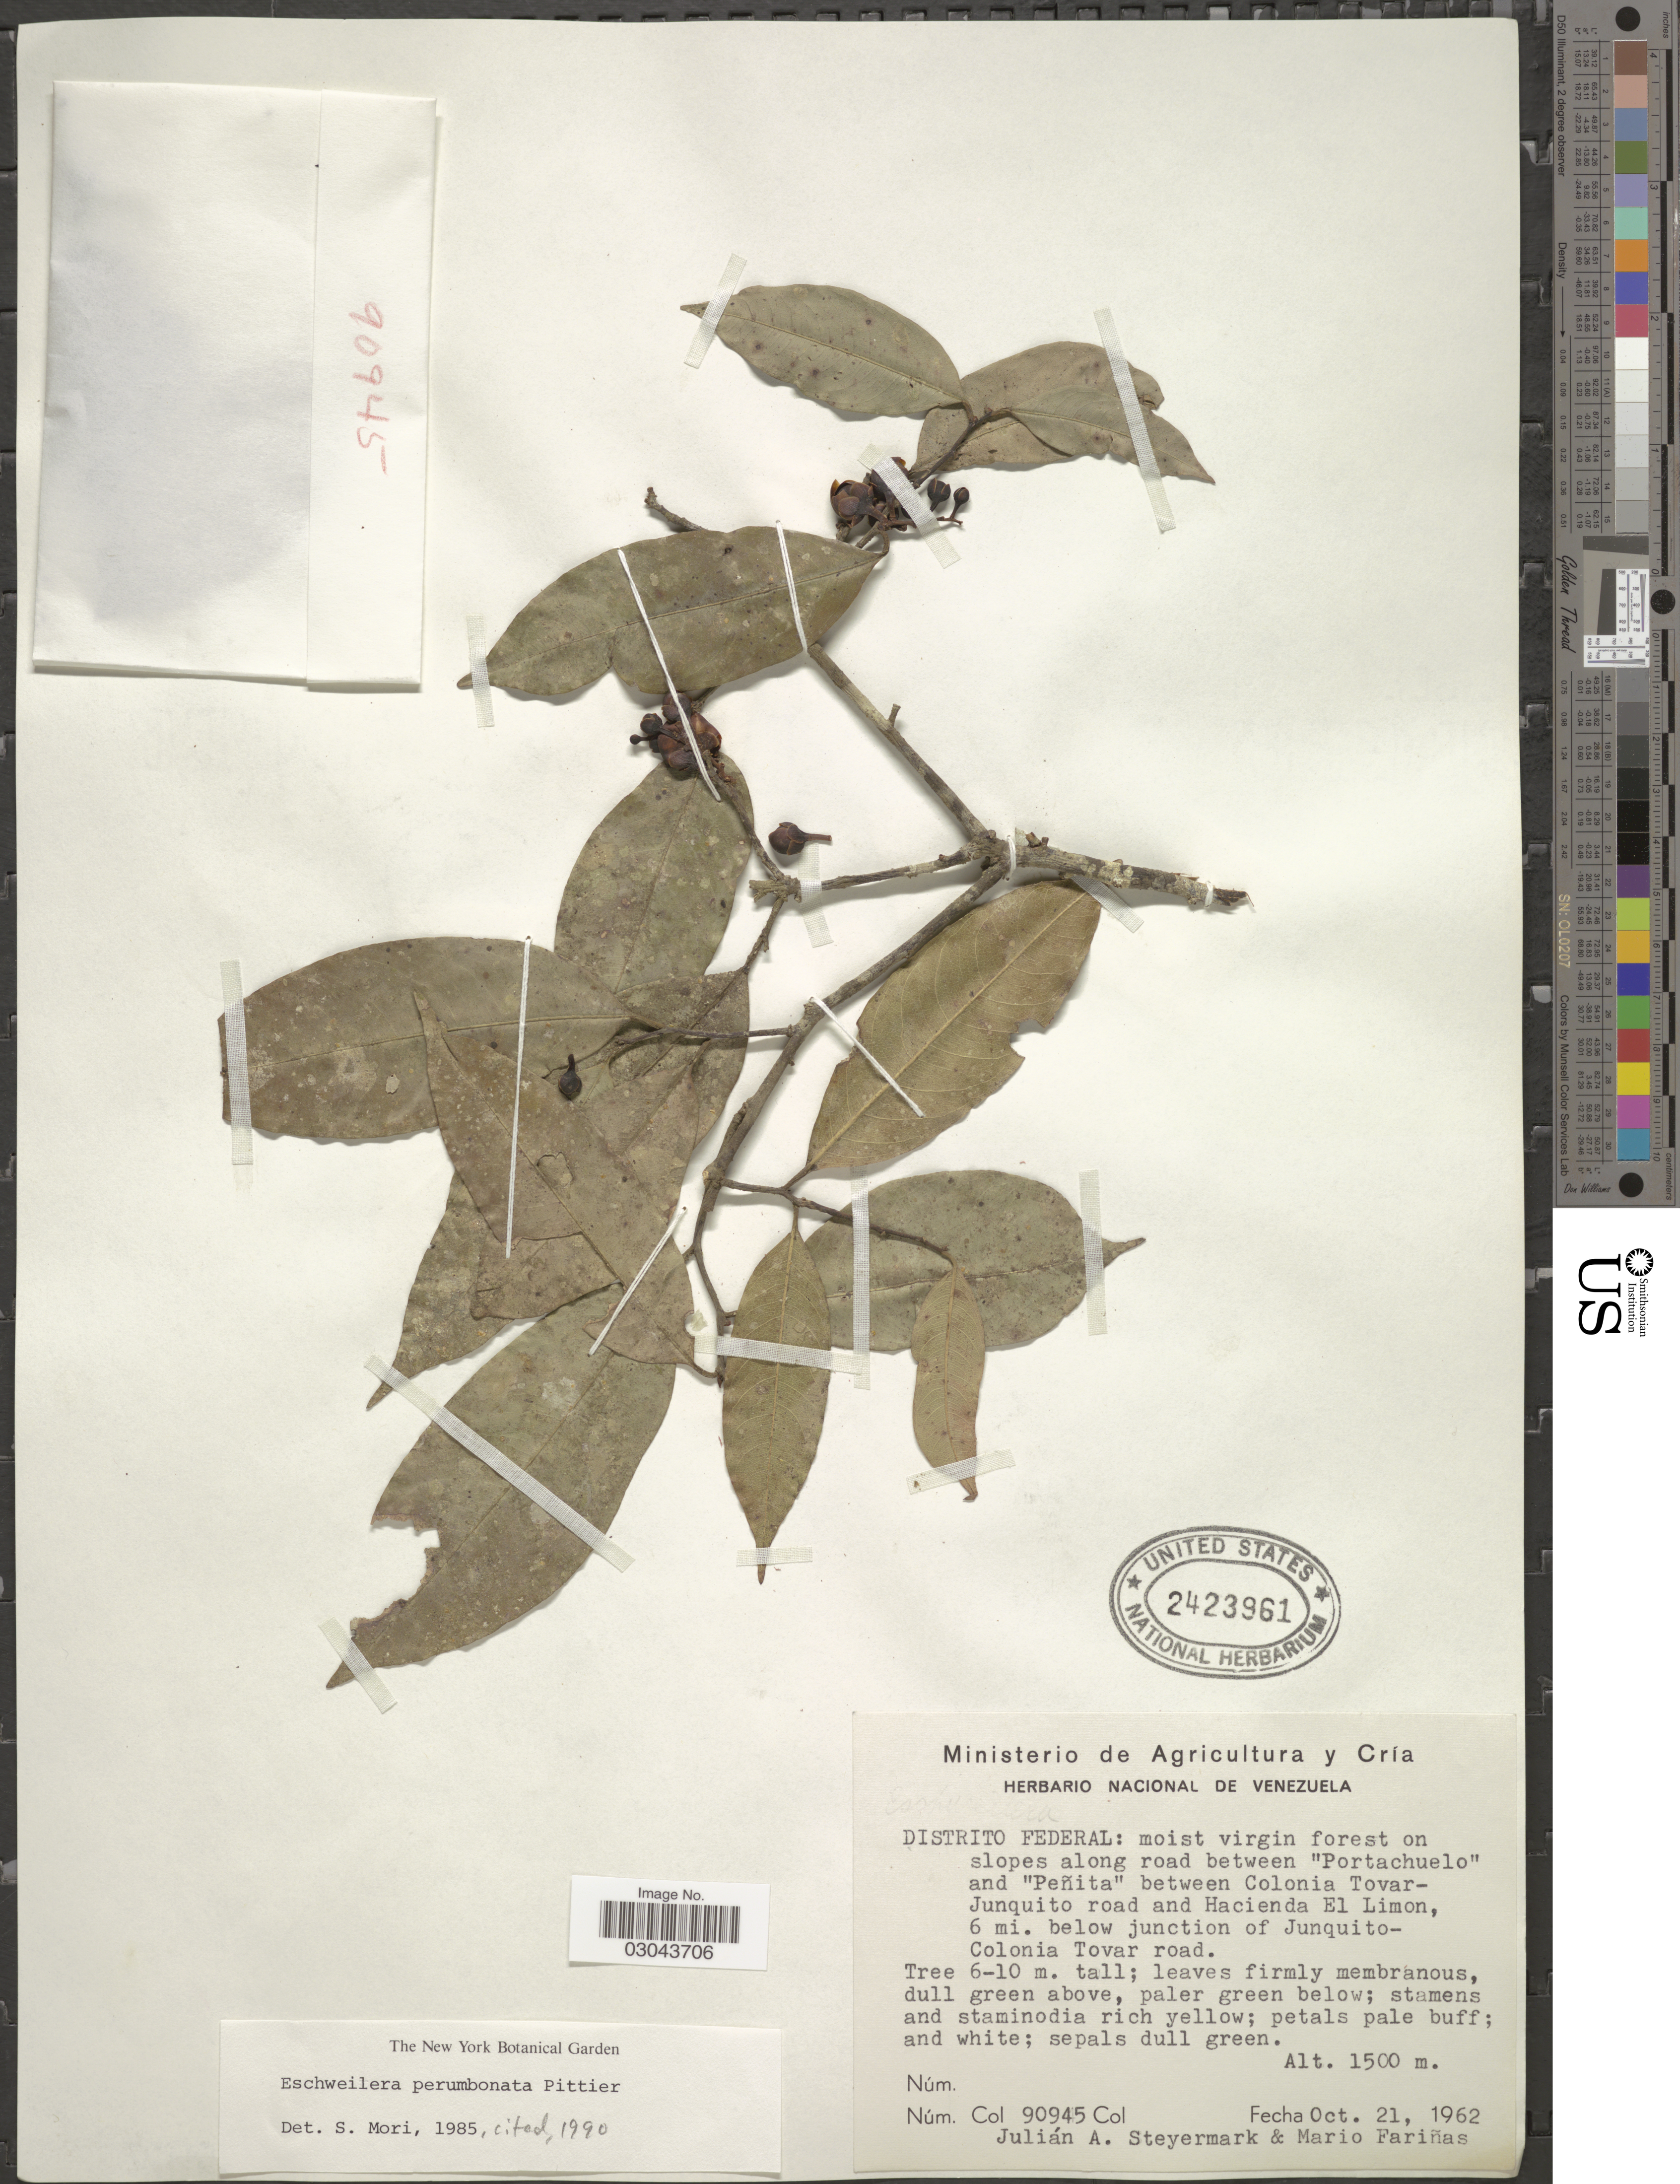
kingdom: Plantae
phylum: Tracheophyta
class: Magnoliopsida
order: Ericales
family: Lecythidaceae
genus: Eschweilera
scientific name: Eschweilera perumbonata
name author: Pittier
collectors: J. Steyermark & M. Fariñas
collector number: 90945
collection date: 1962-10-21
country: Venezuela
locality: Distrito Federal: moist virgin forest on slopes along road between "Portachuelo" and "Peñita" between Colonia Tovar-Junquito road and Hacienda El Limon, 6 mi. below junction of Junquito-Colonia Tovar road.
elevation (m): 1500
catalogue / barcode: US 2423961